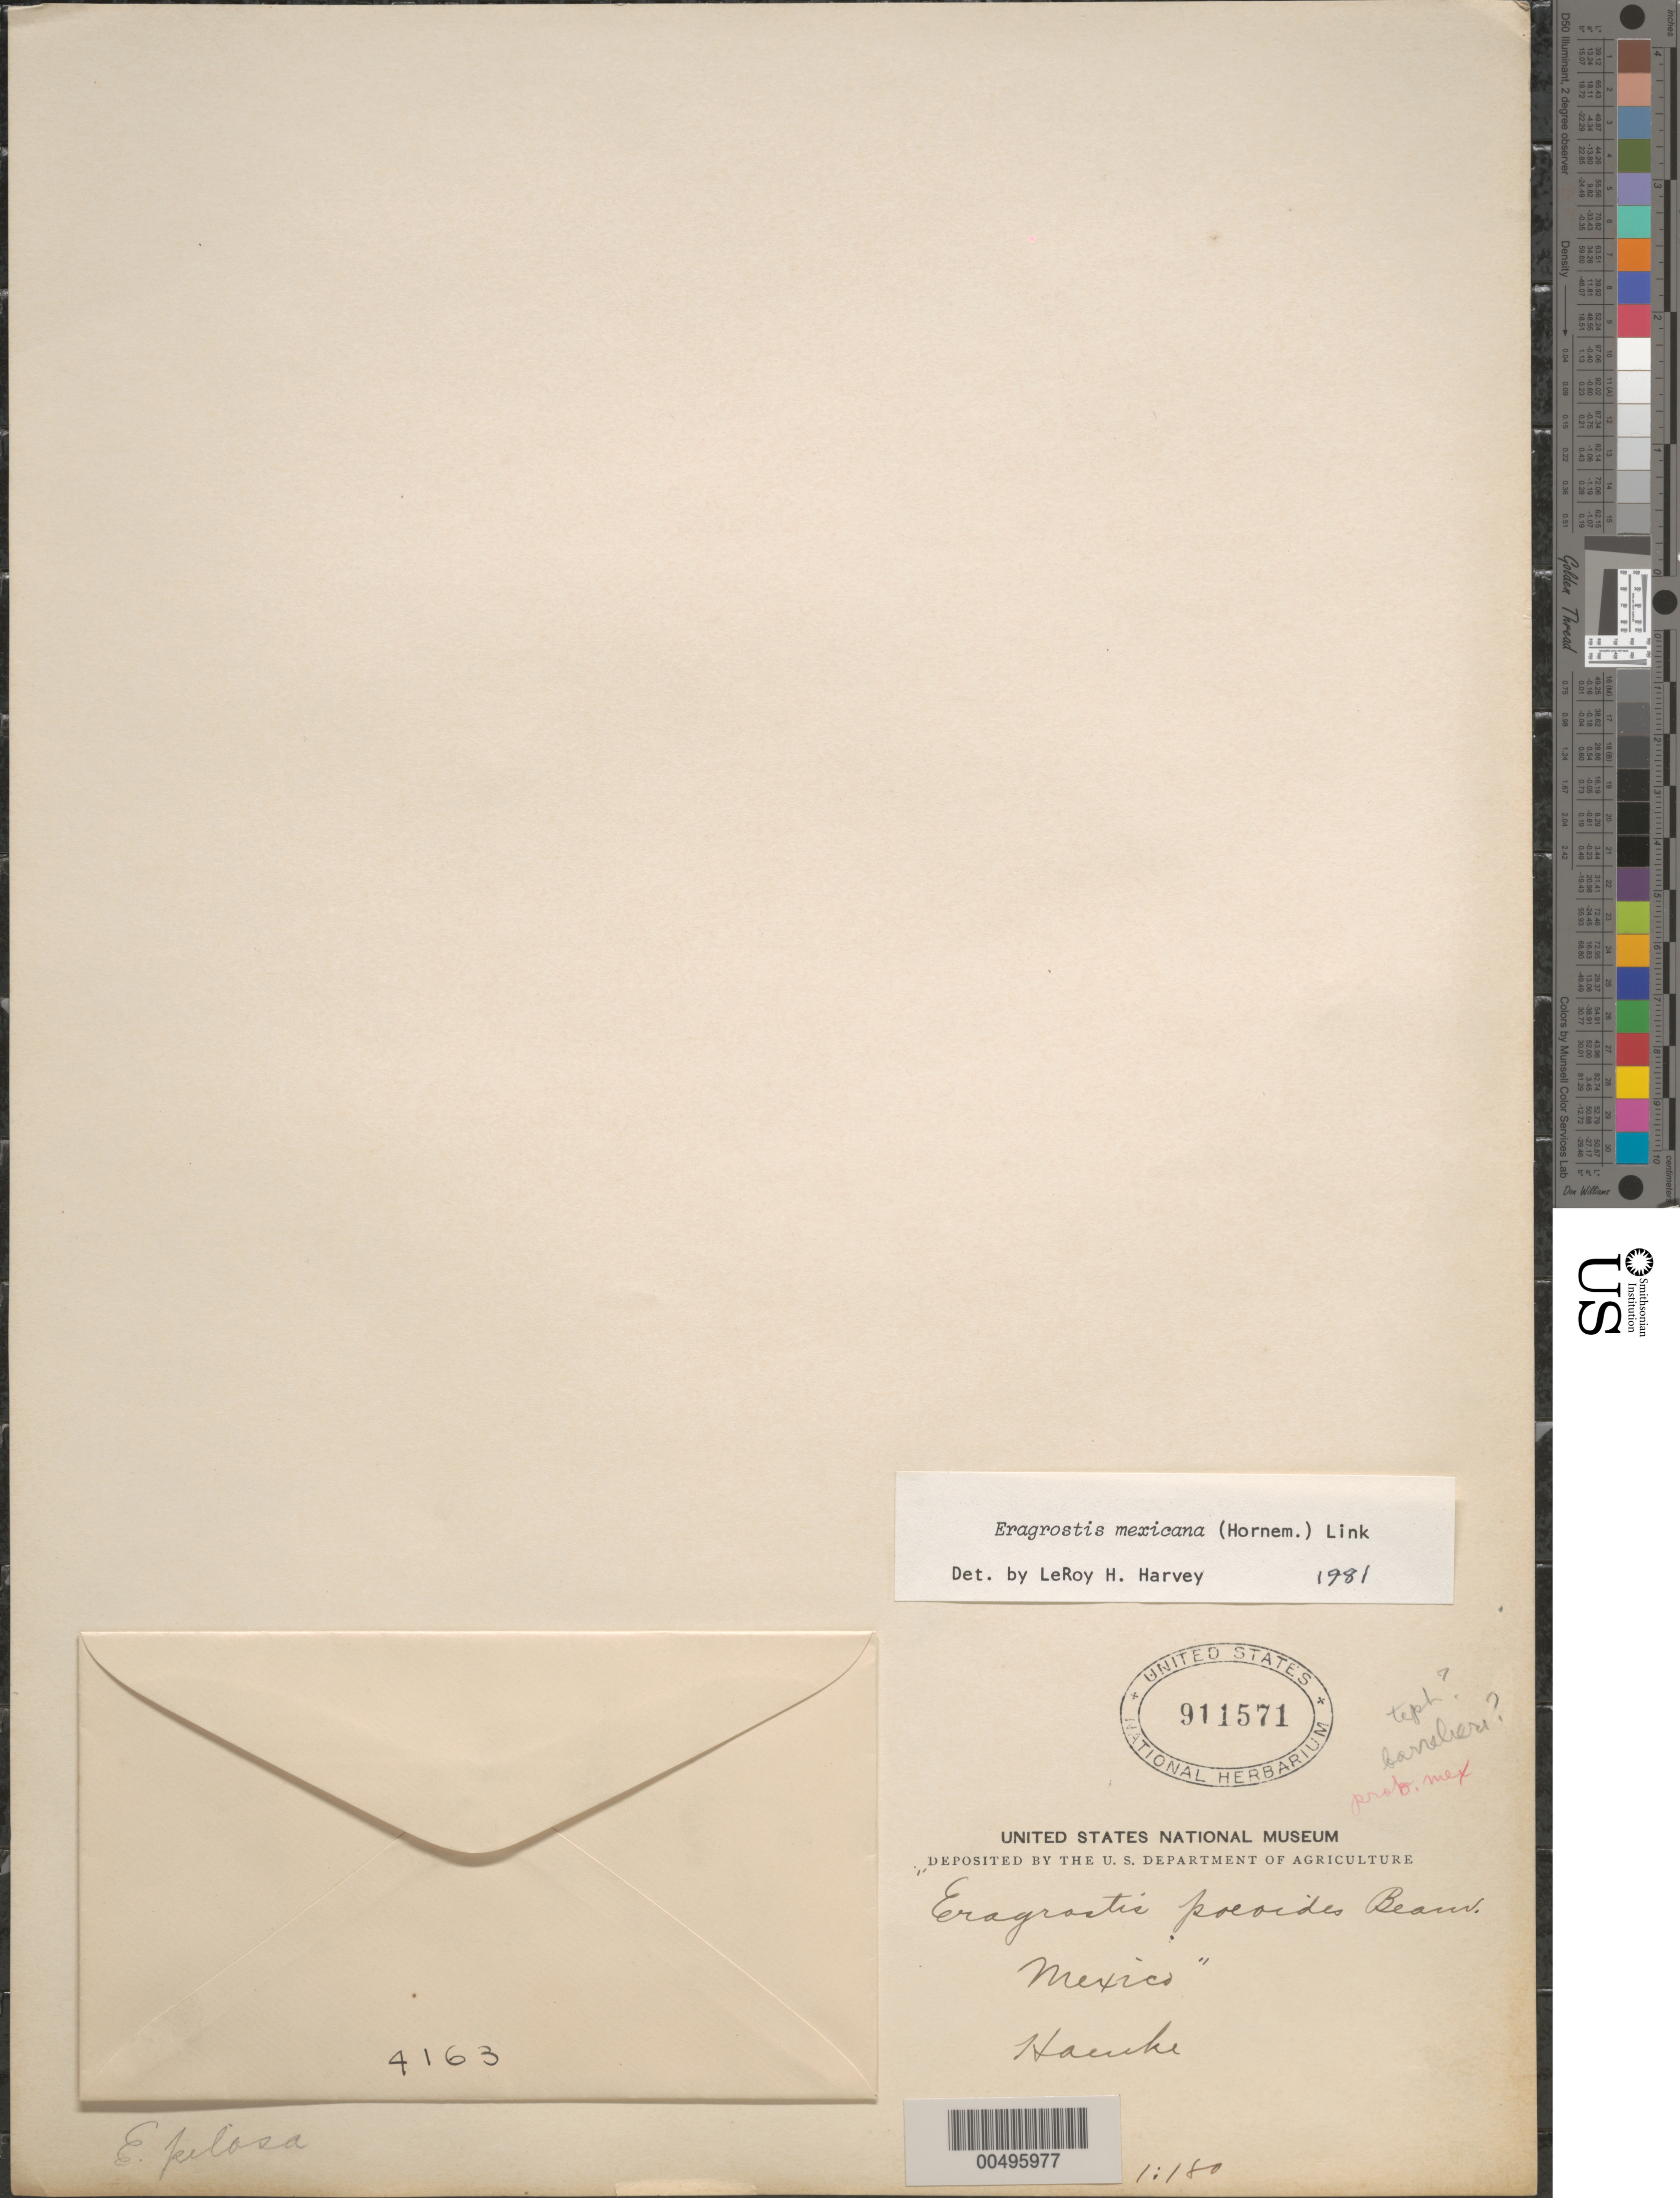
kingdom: Plantae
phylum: Tracheophyta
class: Liliopsida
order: Poales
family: Poaceae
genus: Eragrostis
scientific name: Eragrostis mexicana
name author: (Hornem.) Link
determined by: Harvey, L. H.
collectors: T. P. X. Haenke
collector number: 4163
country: Mexico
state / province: Durango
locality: San Ramon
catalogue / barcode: US 911571